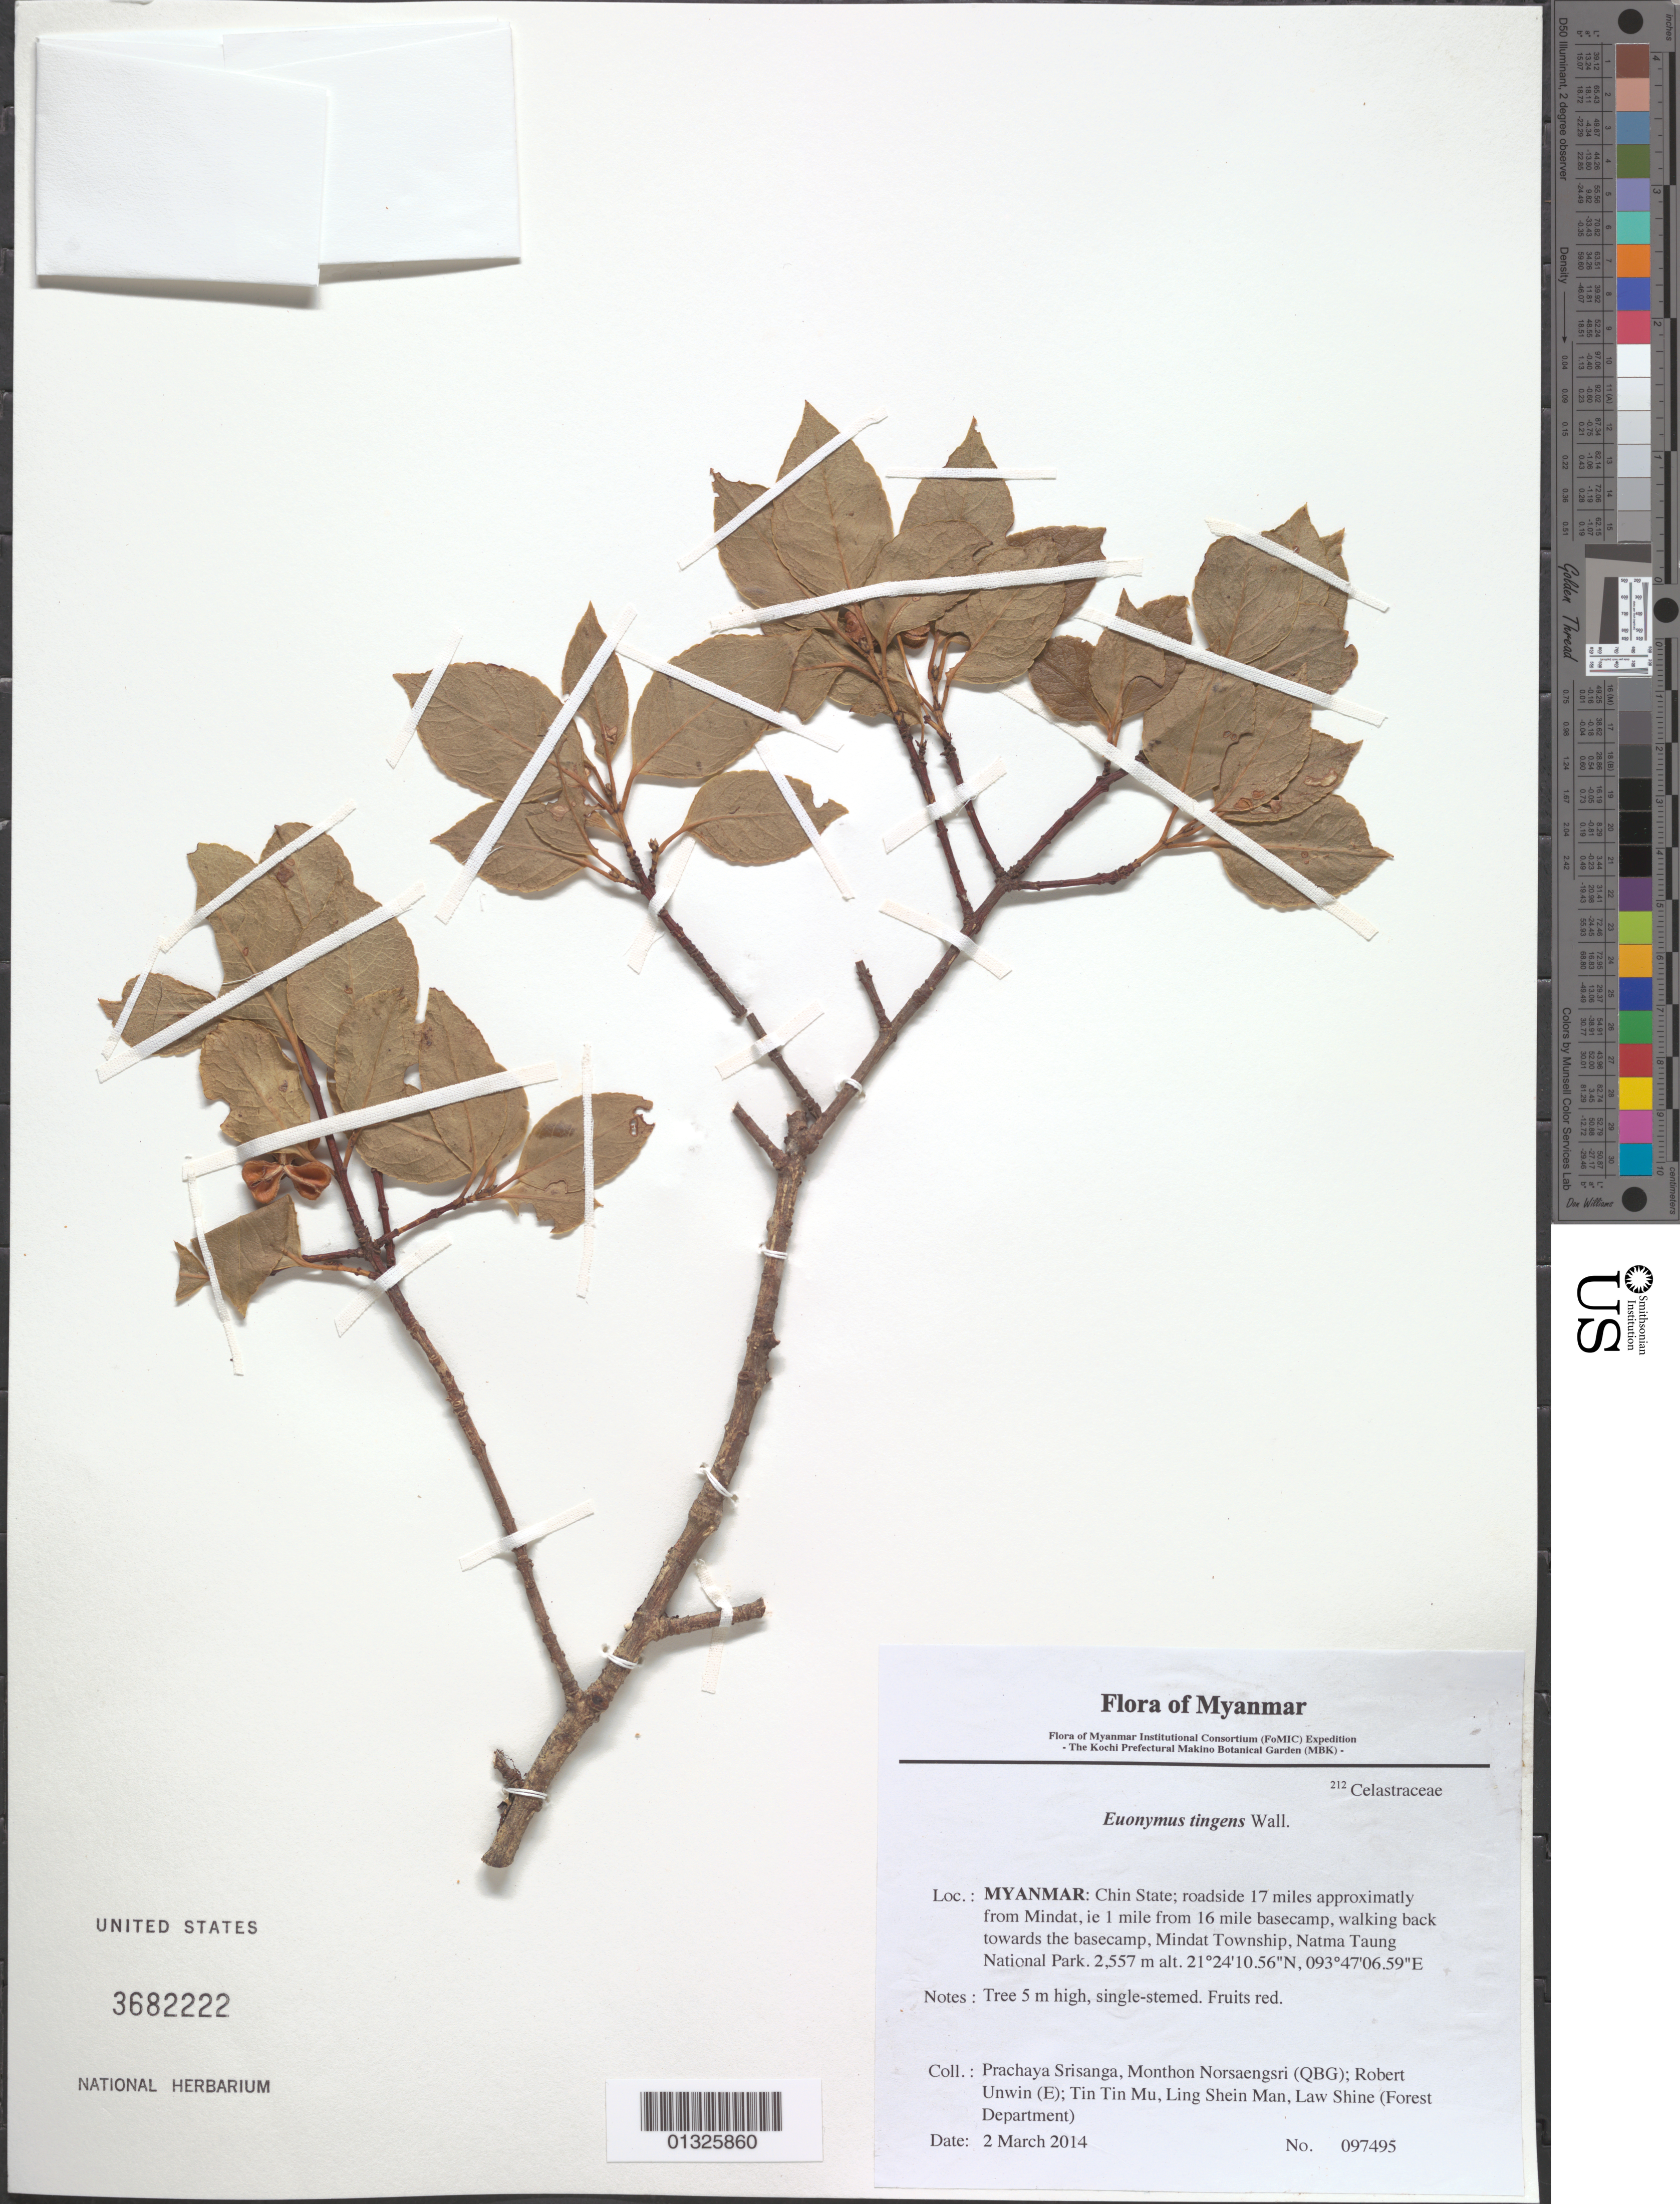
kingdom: Plantae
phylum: Tracheophyta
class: Magnoliopsida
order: Celastrales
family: Celastraceae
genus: Euonymus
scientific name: Euonymus tingens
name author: Wall.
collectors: P. Srisanga, M. Norsaengsri, R. Unwin, Tin Tin Mu, Ling Shein Man & L. Shine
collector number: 97495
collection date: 2014-03-02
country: Myanmar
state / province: Chin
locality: Roadside 17 miles approximatly from Mindat, ie 1 mile from 16 mile basecamp, walking back towards the basecamp, Mindat Township, Natma Taung National Park.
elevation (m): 2557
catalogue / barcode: US 3682222